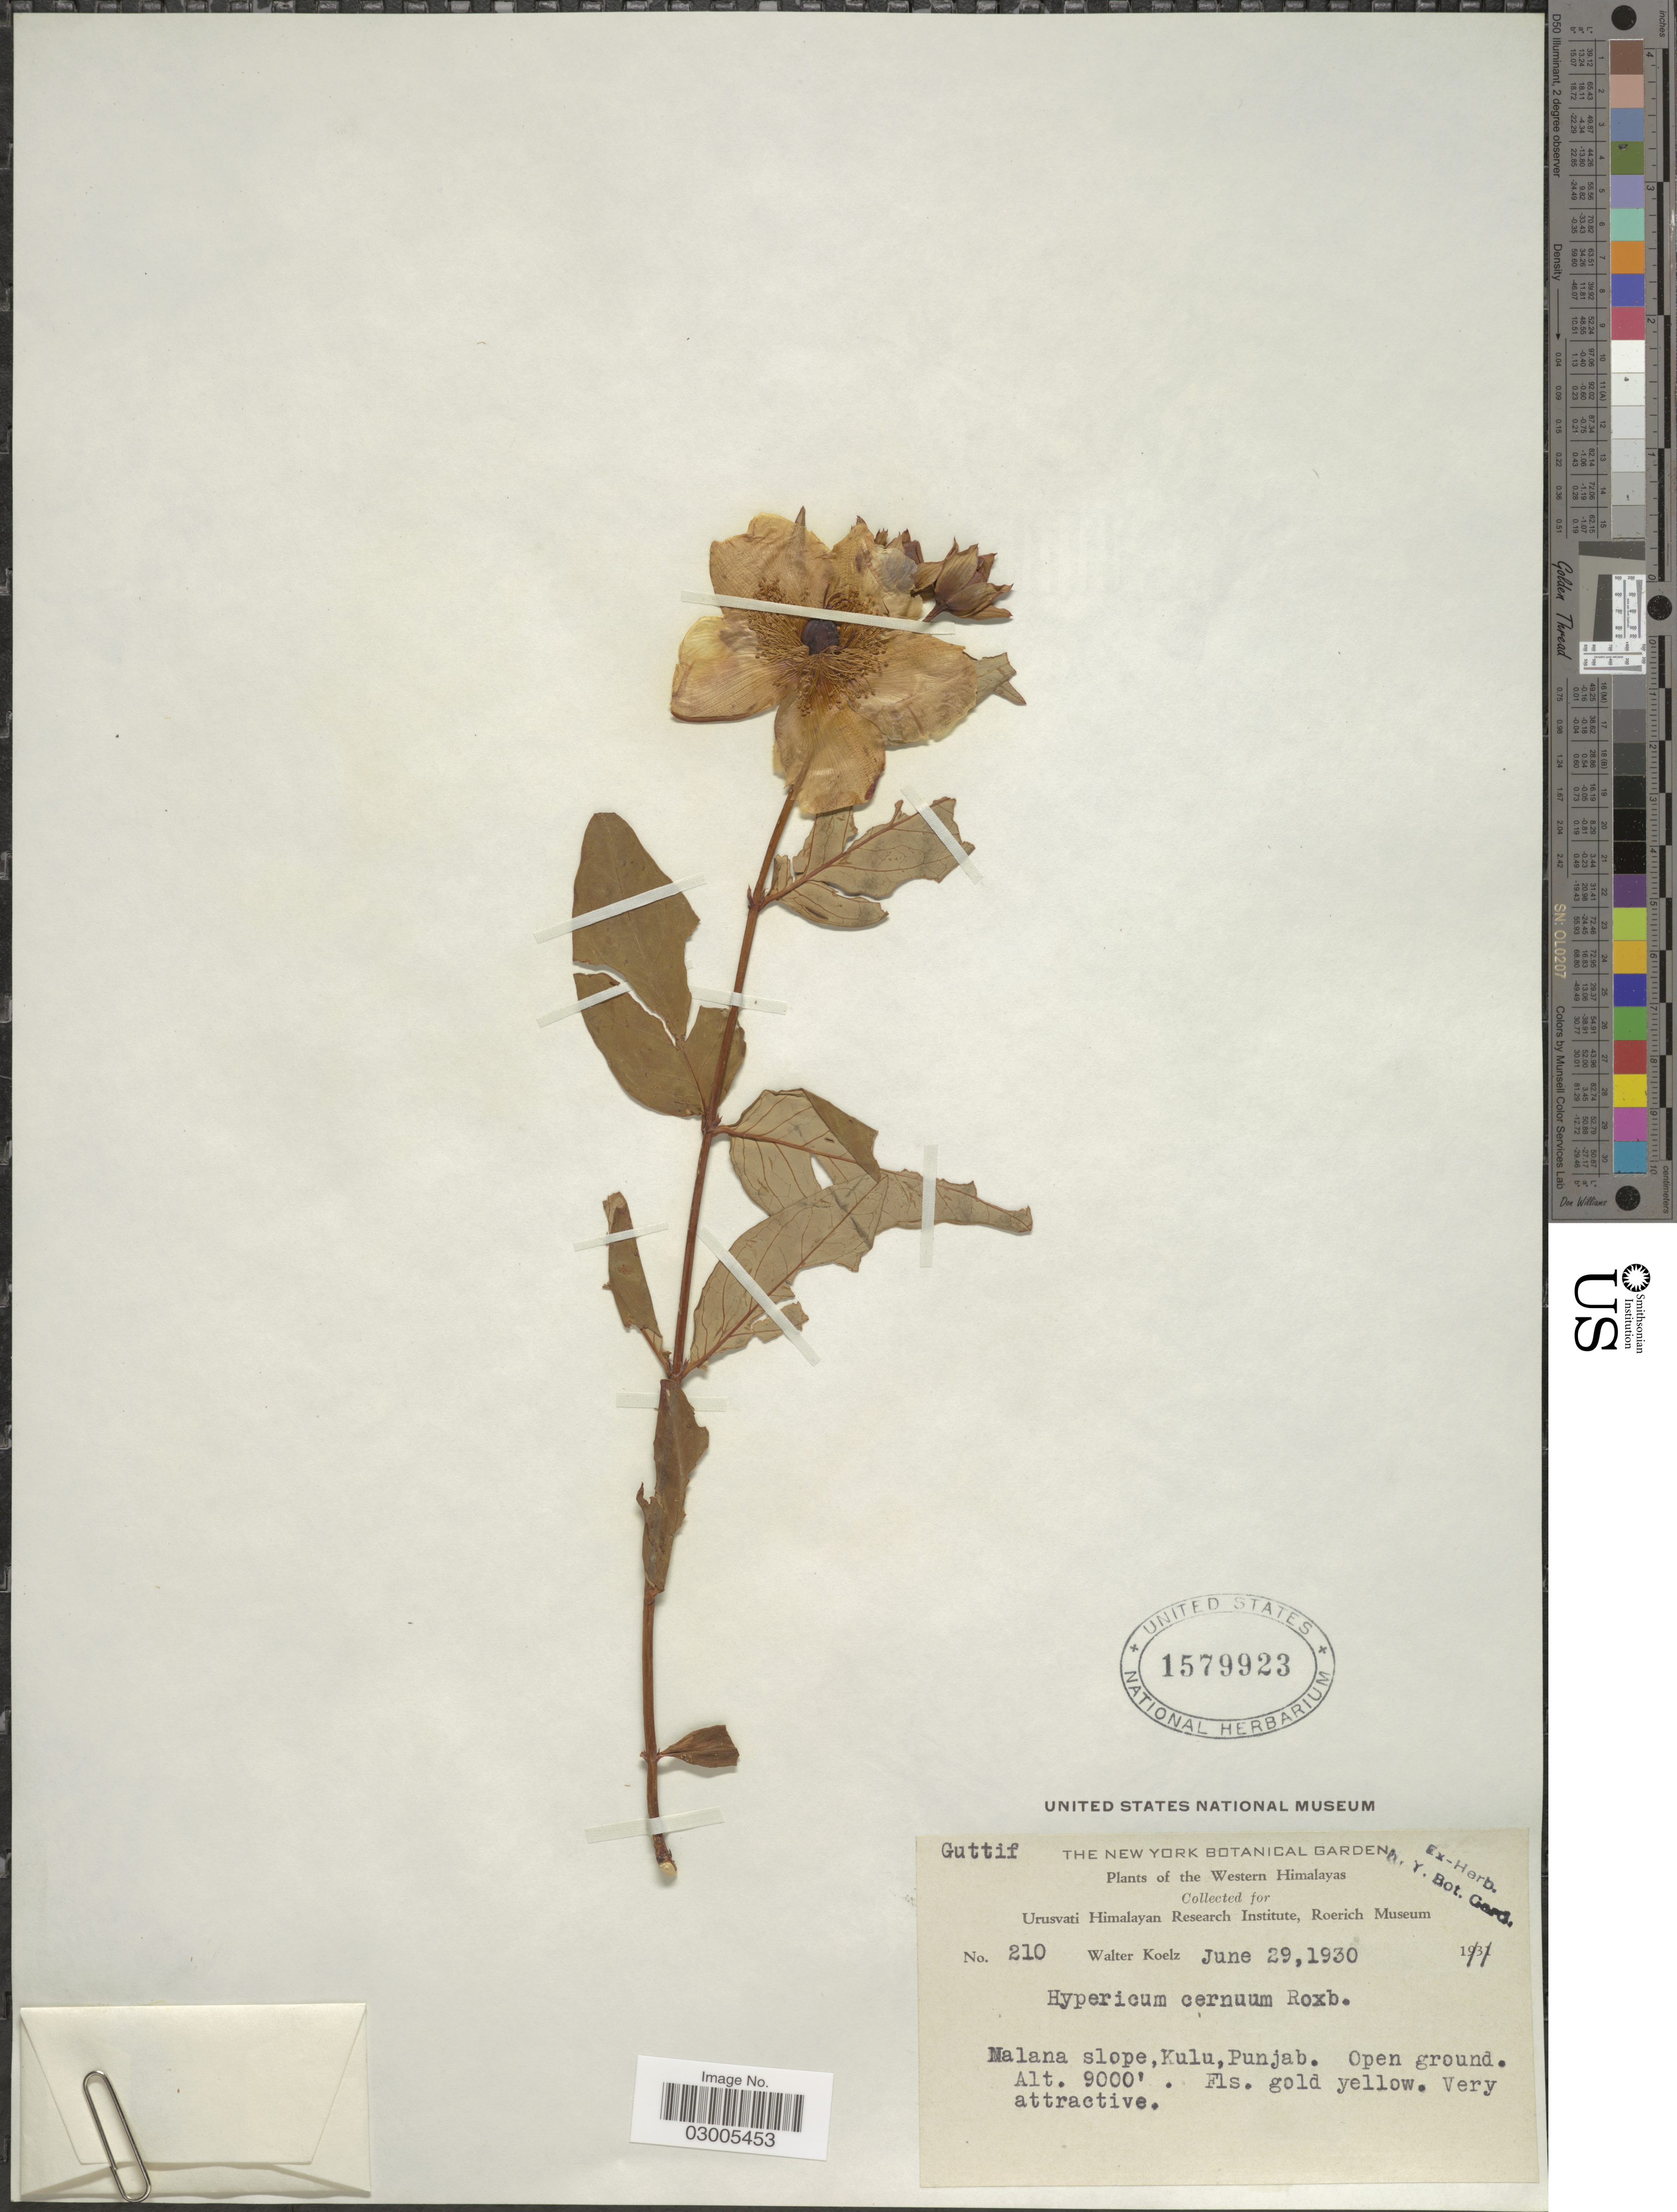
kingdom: Plantae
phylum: Tracheophyta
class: Magnoliopsida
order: Malpighiales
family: Hypericaceae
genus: Hypericum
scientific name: Hypericum oblongifolium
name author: Choisy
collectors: W. N. Koelz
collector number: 210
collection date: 1930-06-29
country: India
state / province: Himachal Pradesh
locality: Western Himalayas. Melana slope, Kulu.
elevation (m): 2743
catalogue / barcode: US 1579923